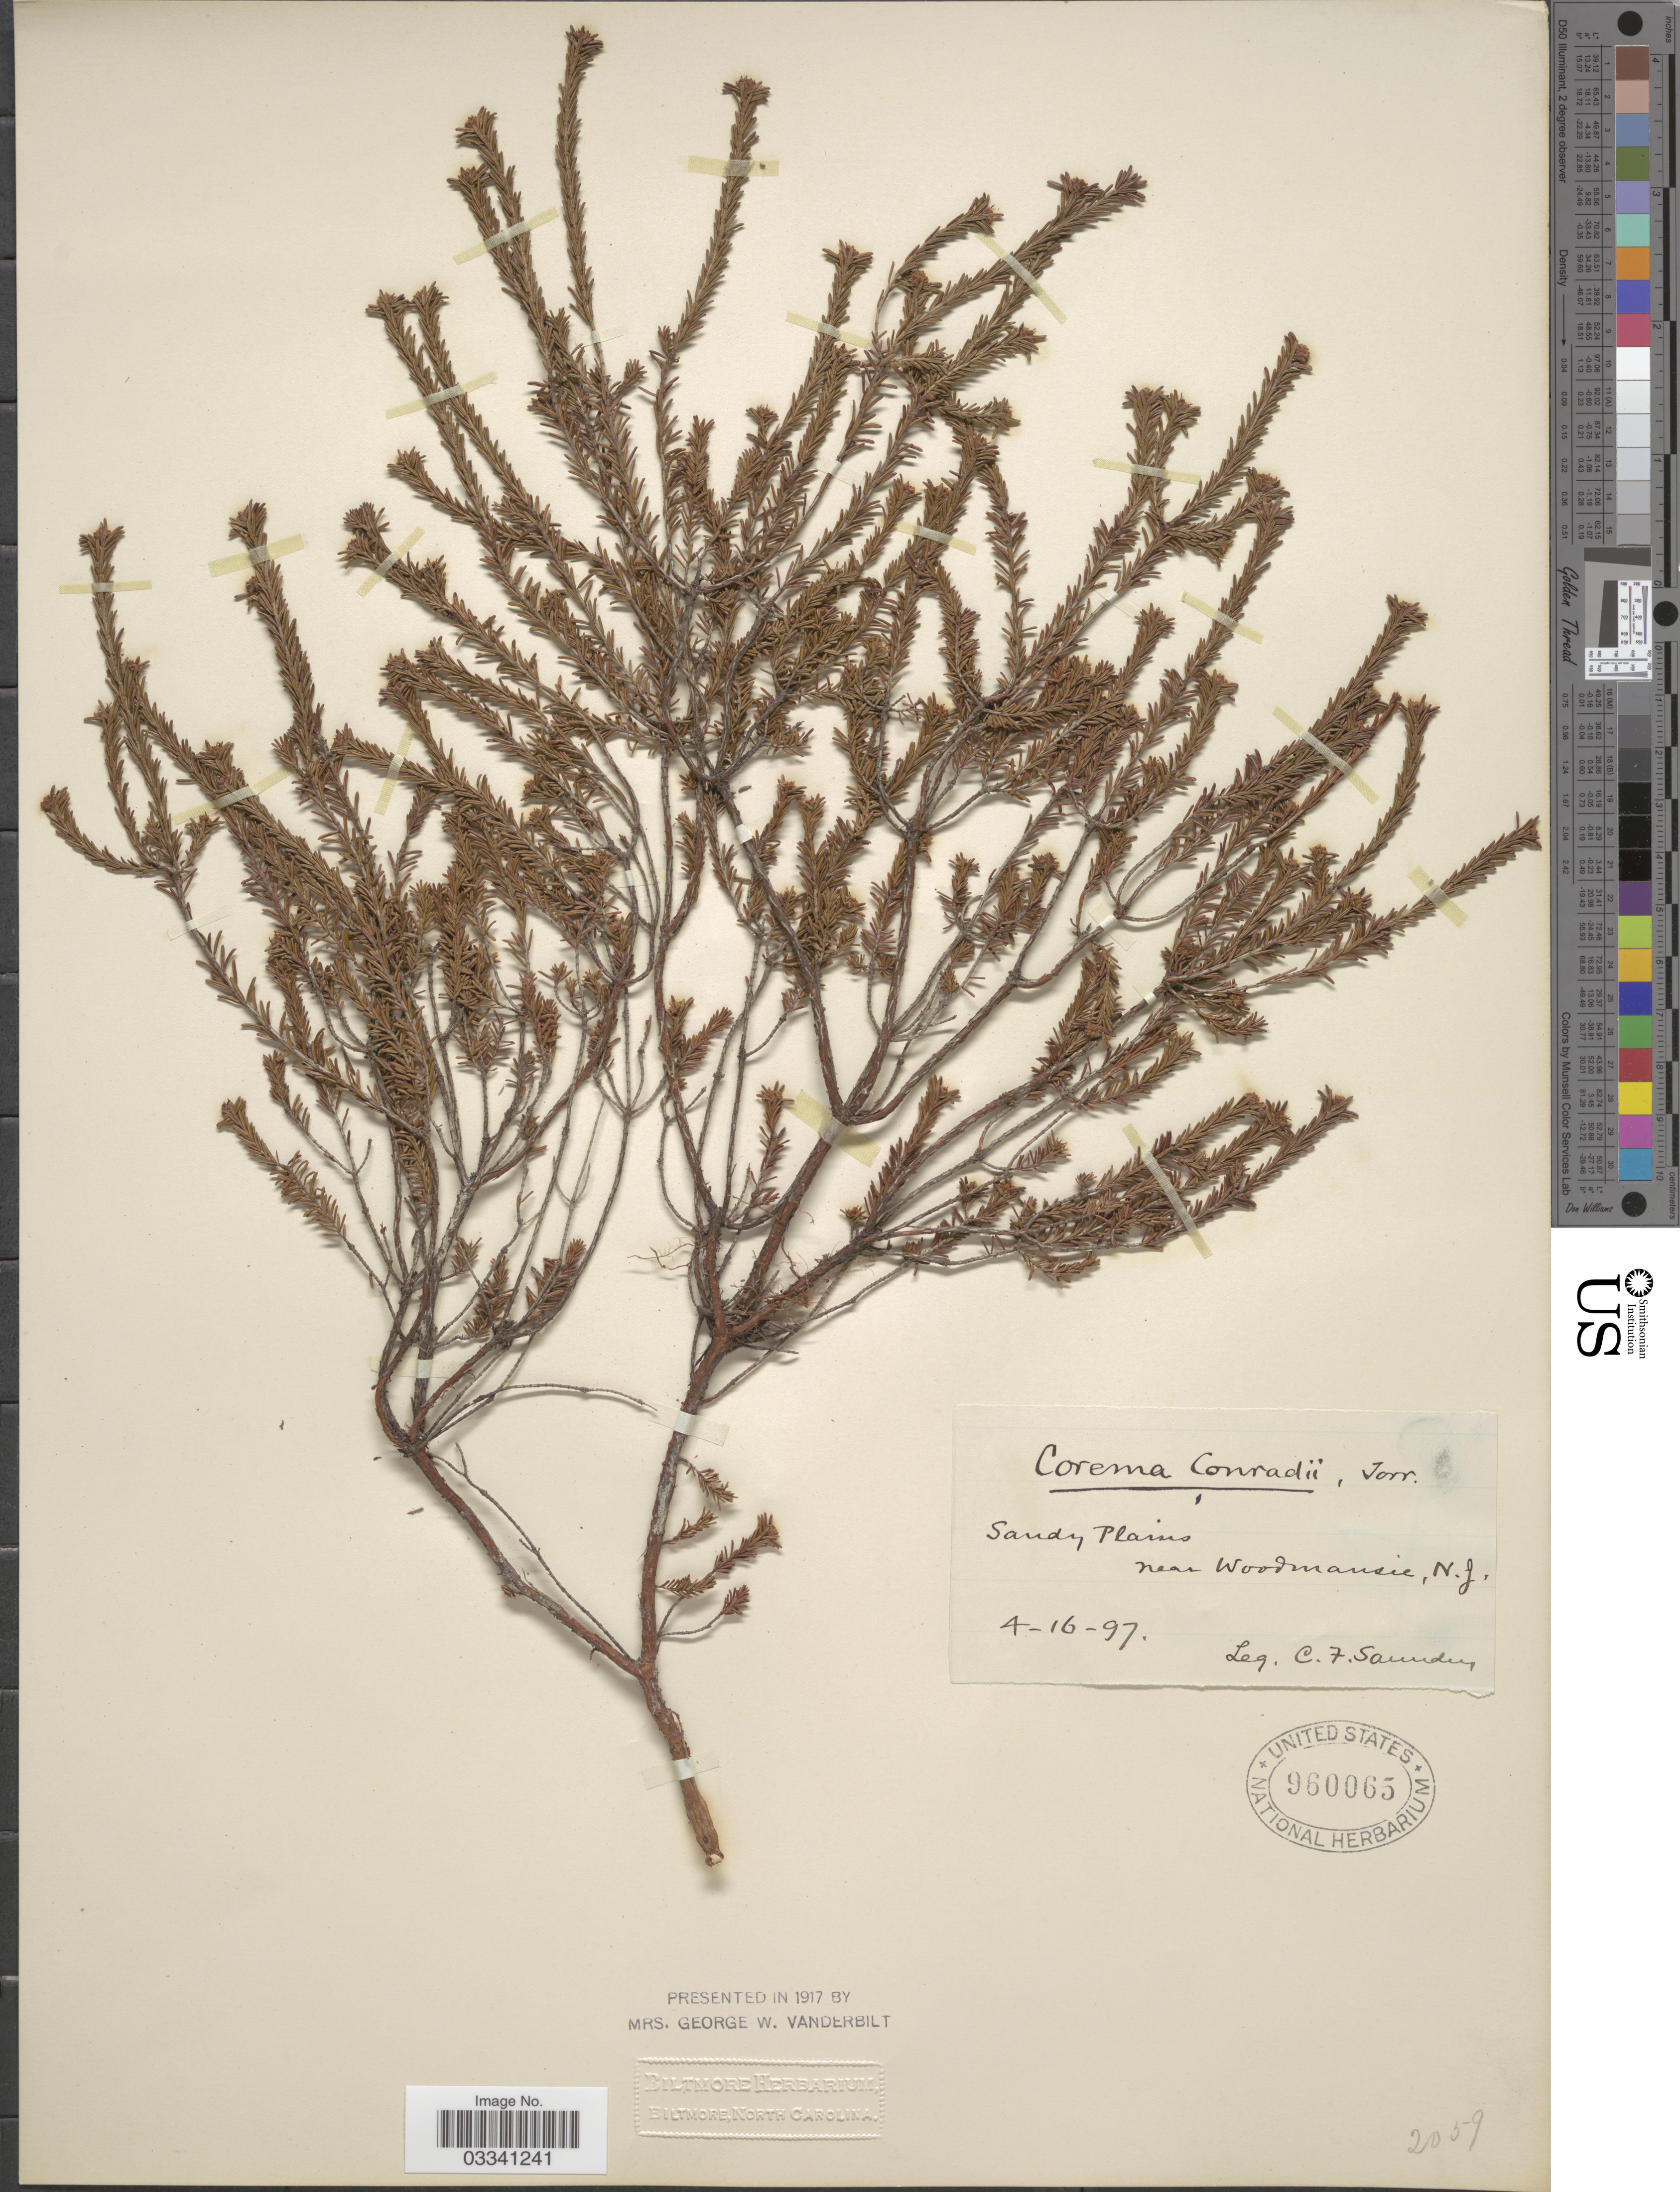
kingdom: Plantae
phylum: Tracheophyta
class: Magnoliopsida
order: Ericales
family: Ericaceae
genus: Corema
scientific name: Corema conradii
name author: Torr.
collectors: C.F. Saunders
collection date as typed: Transcribed d/m/y: 16/4/97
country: United States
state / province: New Jersey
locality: Near Woodmansie.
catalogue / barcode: US 960065